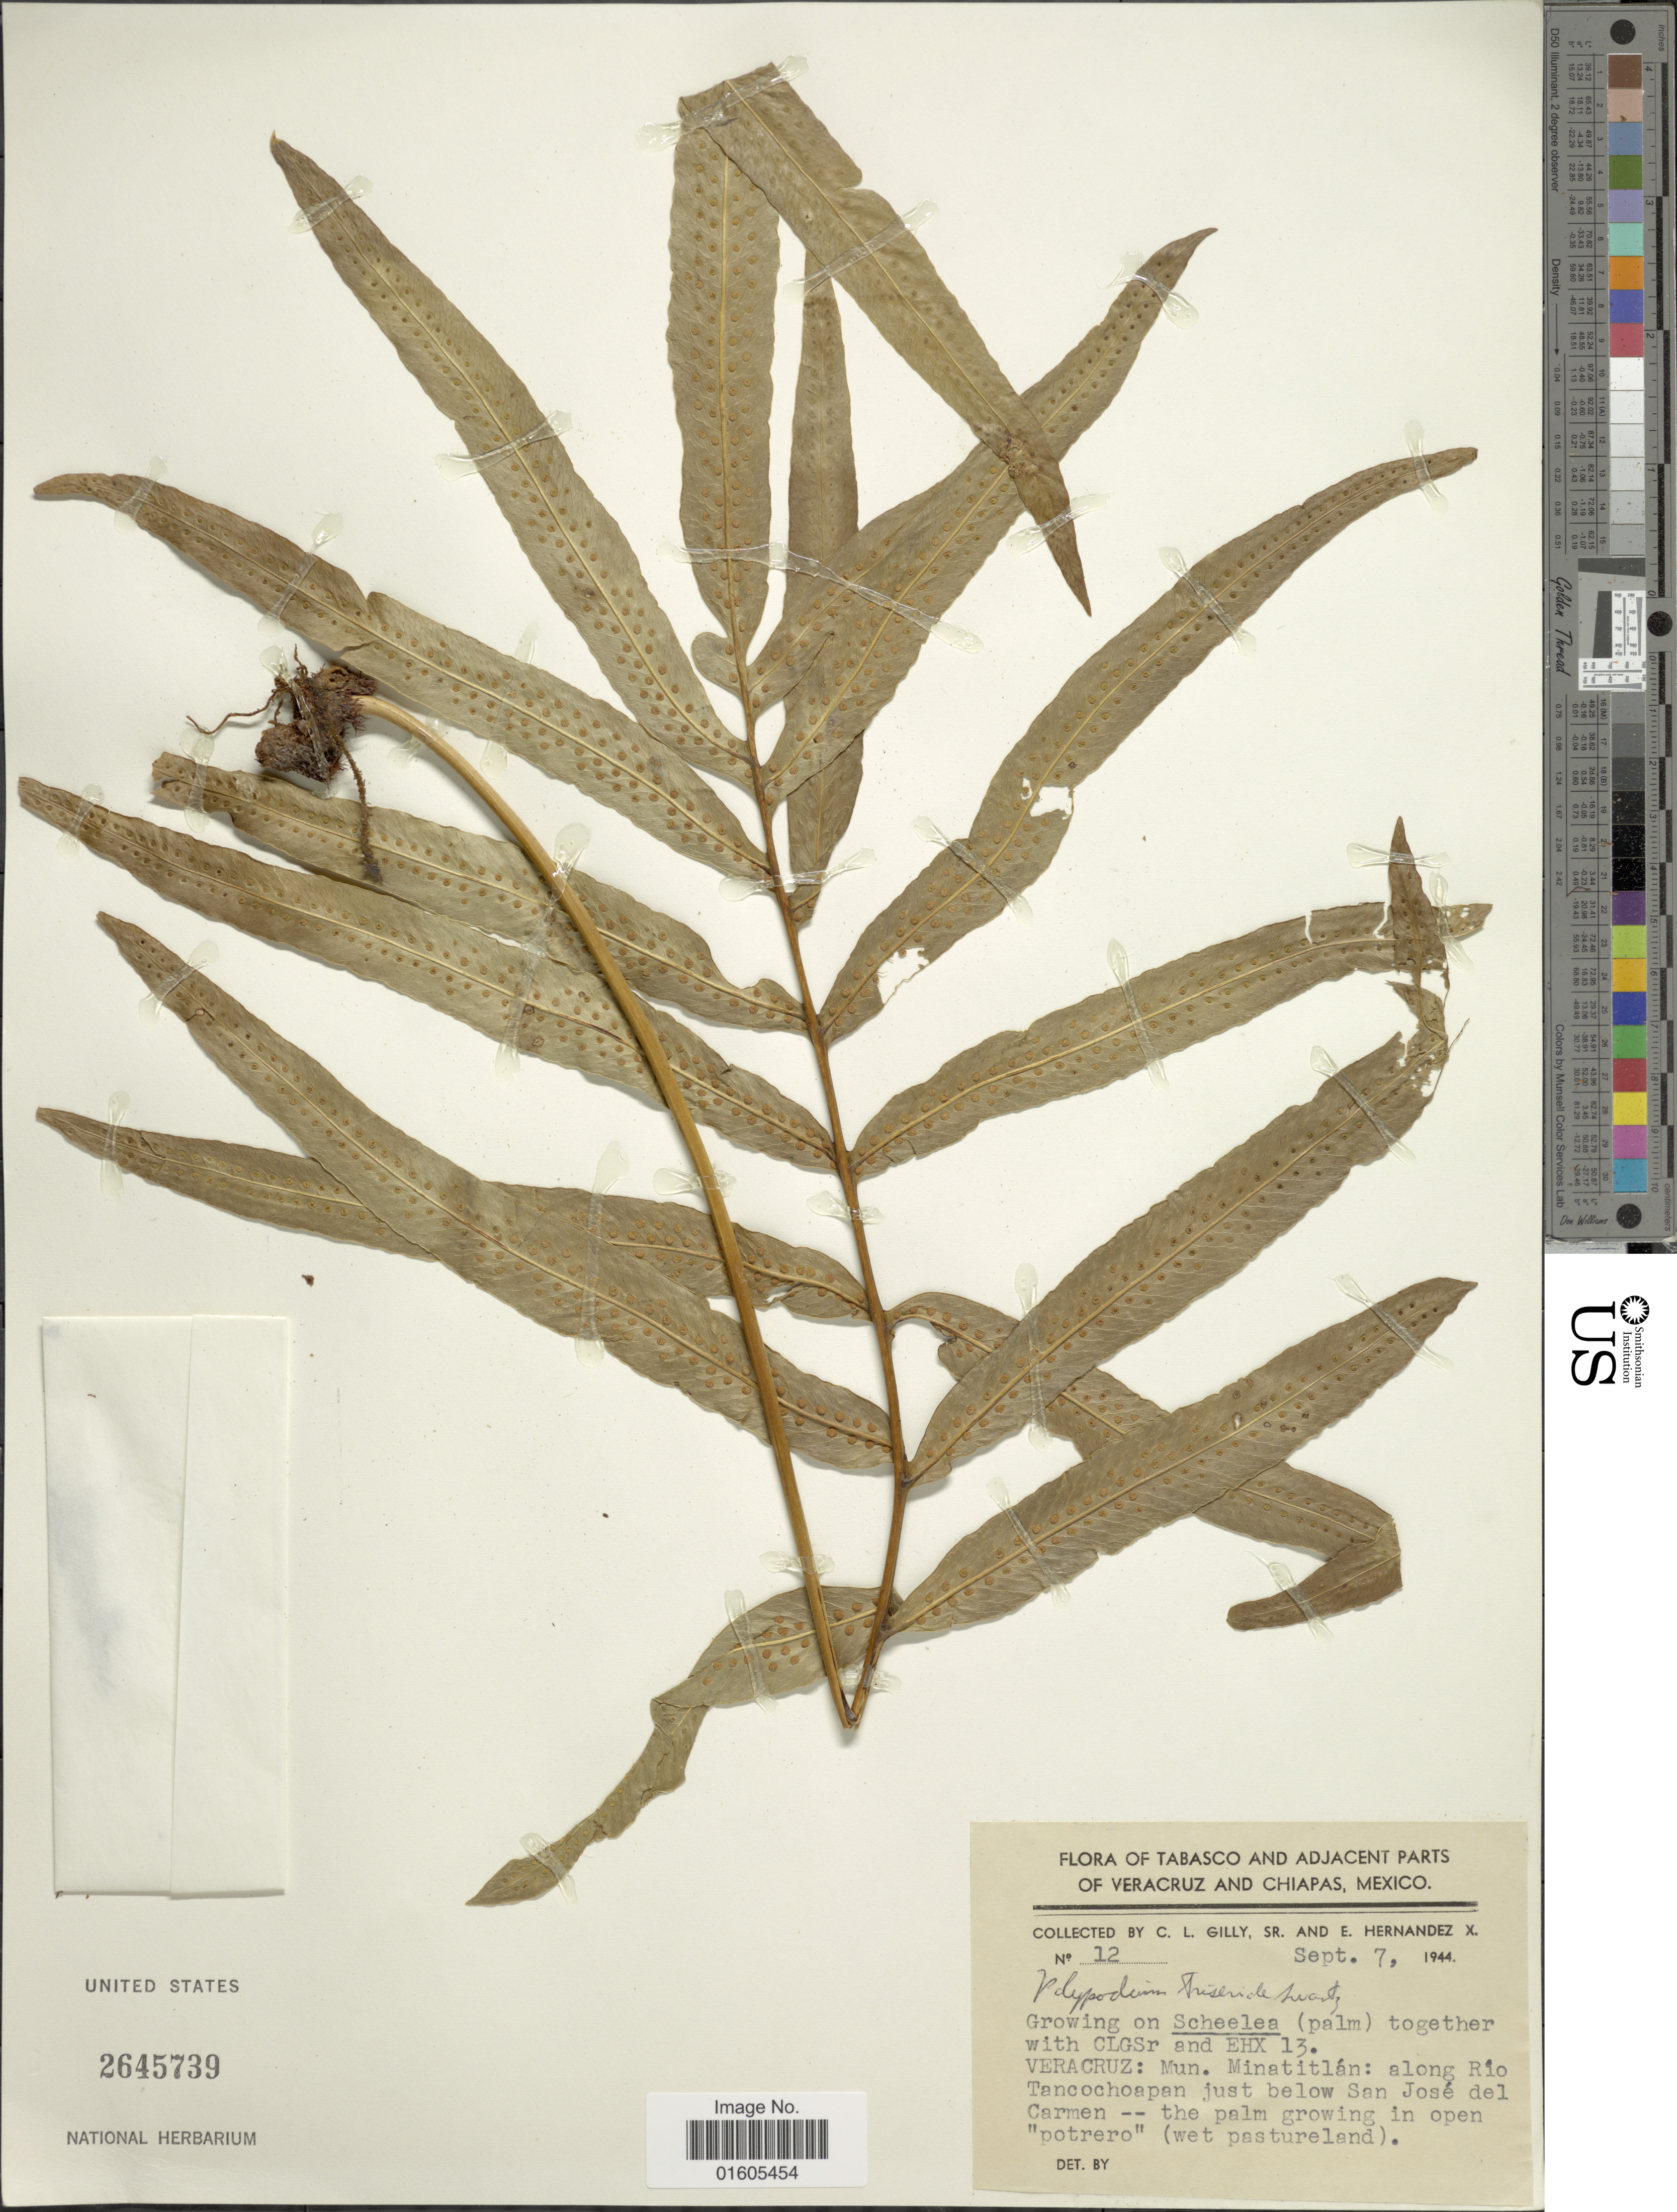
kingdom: Plantae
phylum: Tracheophyta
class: Polypodiopsida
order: Polypodiales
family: Polypodiaceae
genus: Serpocaulon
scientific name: Serpocaulon triseriale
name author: (Sw.) A.R. Sm.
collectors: C. Gilly & E. Hernandez X.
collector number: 12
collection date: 1944-09-07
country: Mexico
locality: Tabasco and Adjacent parts of Veracruz and Chiapas, Beracruz: Mun. Minatitlán: along Ríp Tancochoapan ust below San José del Carmen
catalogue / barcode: US 2645739